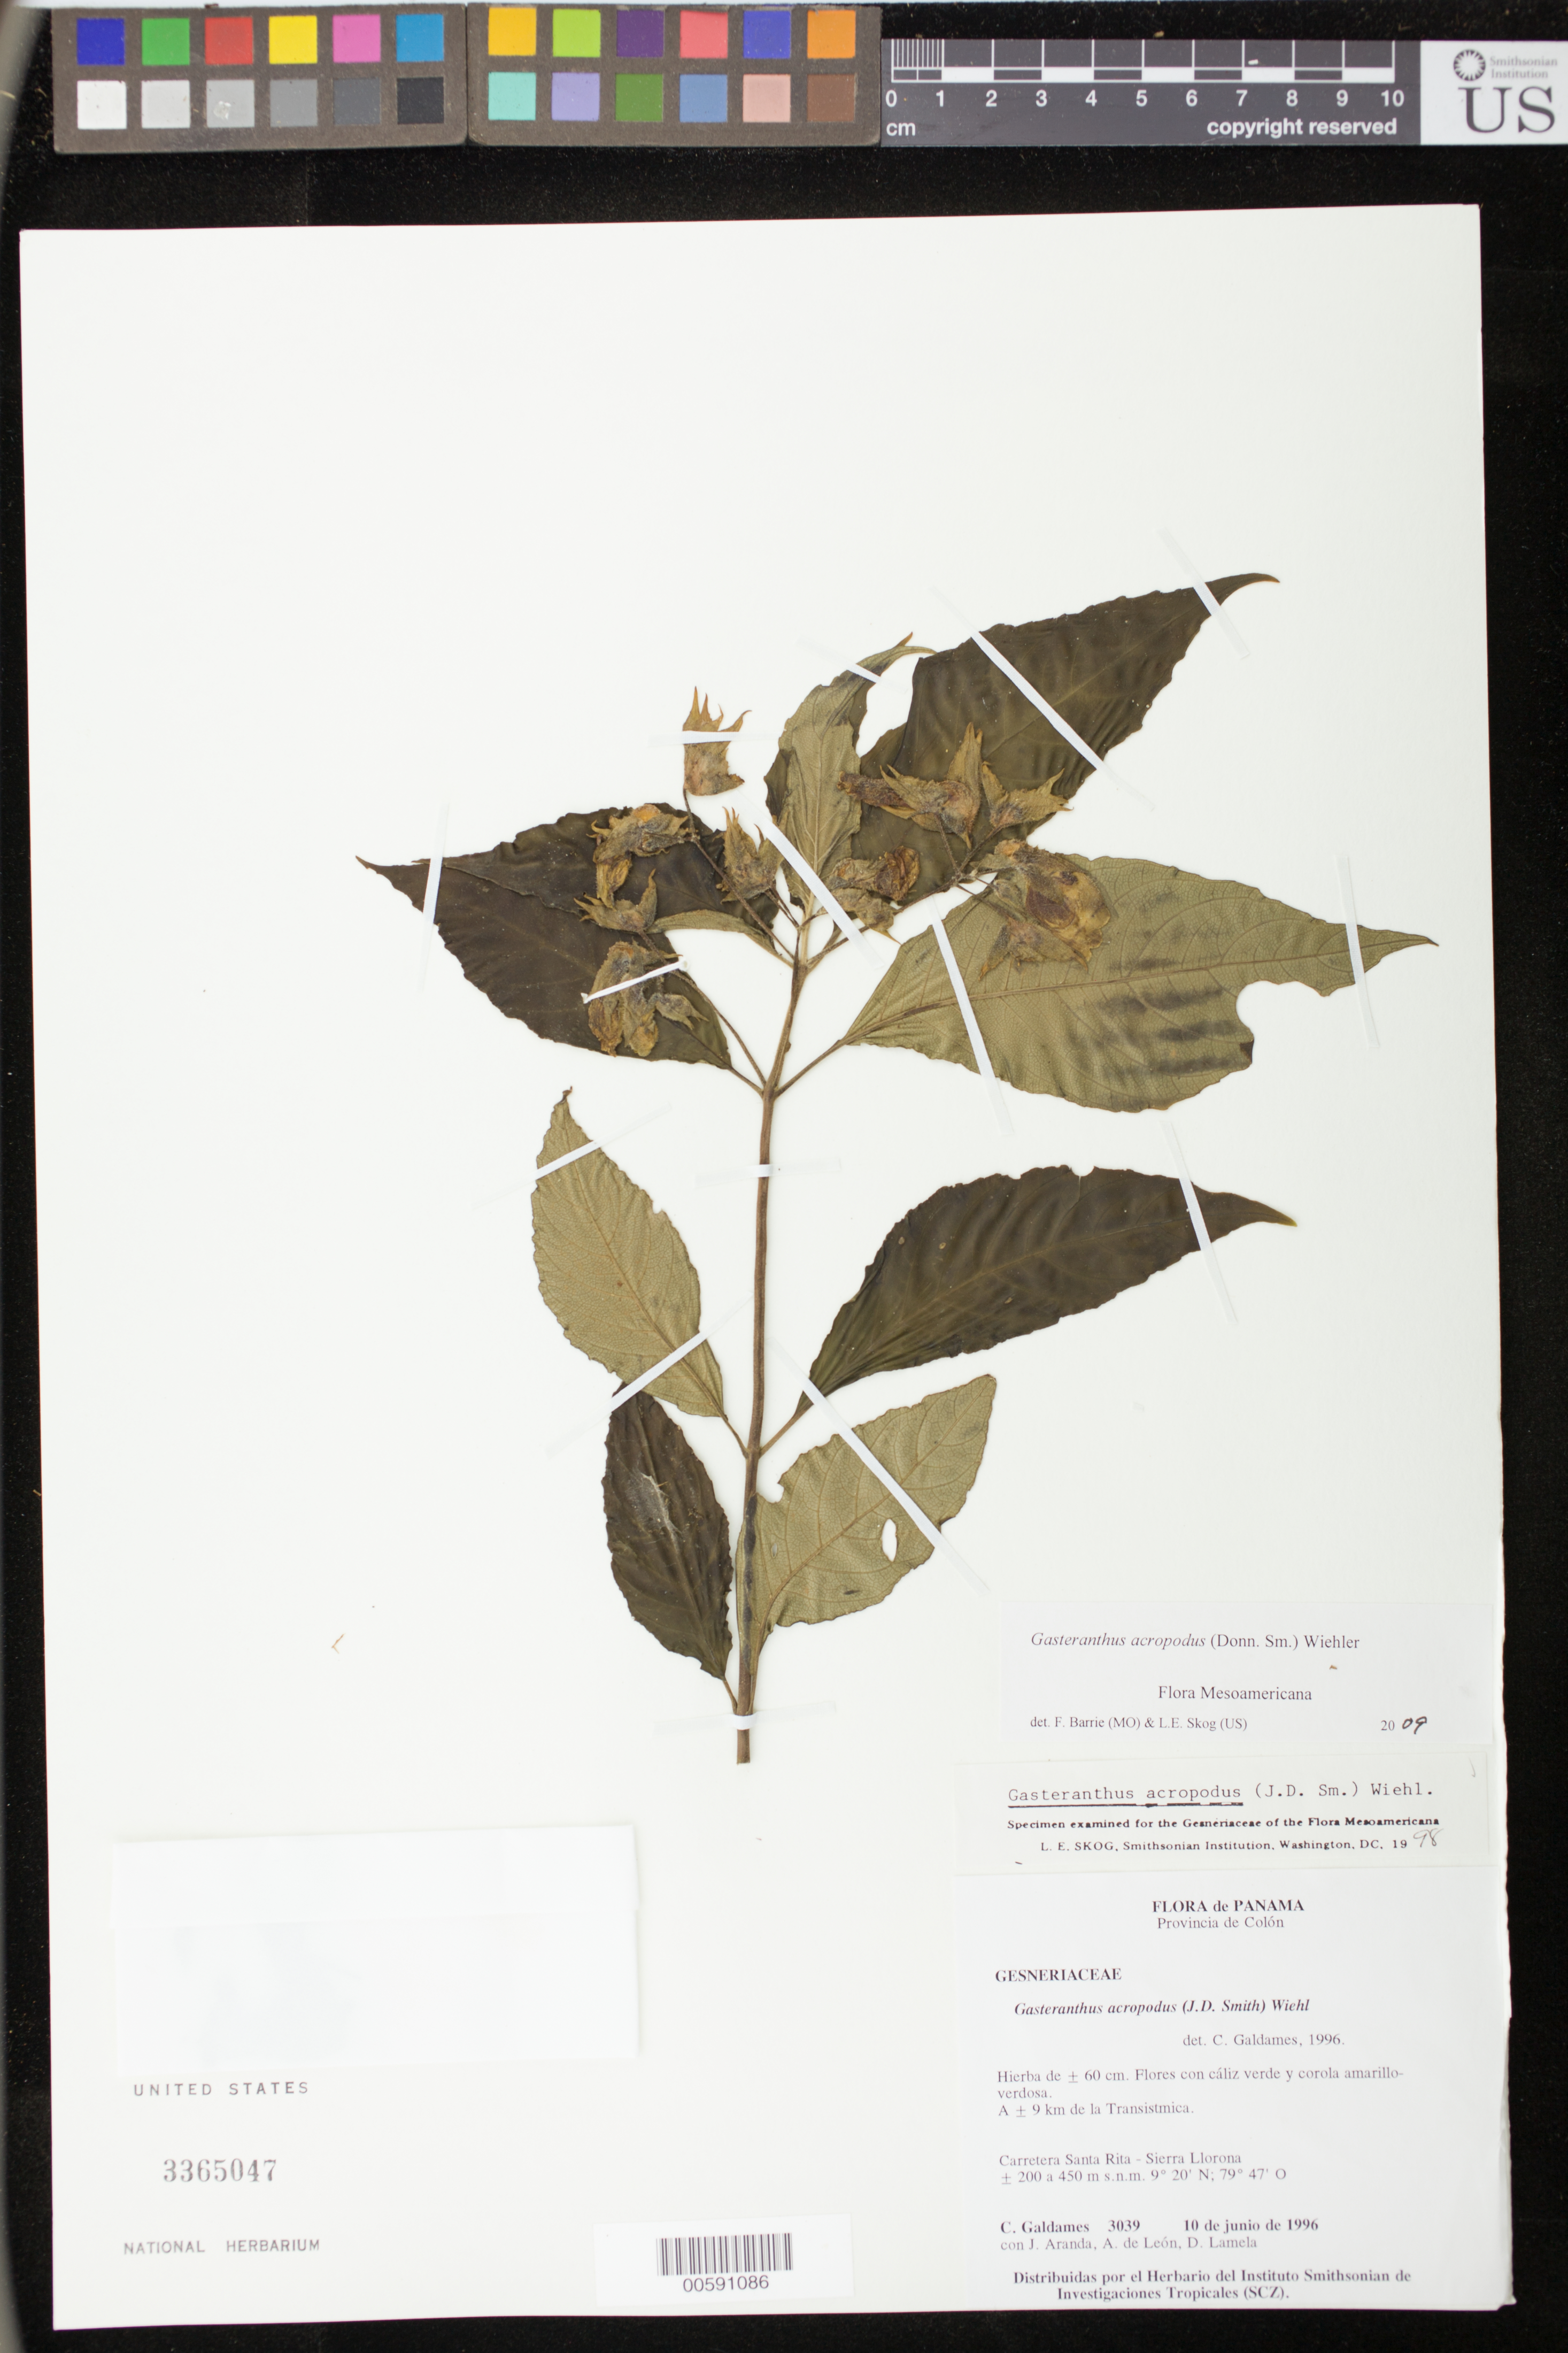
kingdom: Plantae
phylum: Tracheophyta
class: Magnoliopsida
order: Lamiales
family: Gesneriaceae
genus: Gasteranthus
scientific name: Gasteranthus acropodus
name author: (Donn. Sm.) Wiehler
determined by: Skog, Laurence E.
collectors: C. Galdames, J. Aranda, A. León & D. Lamela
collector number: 3039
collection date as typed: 10 Jun 1996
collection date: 1996-06-10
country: Panama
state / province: Colón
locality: Carretera Santa Rita - Siera Llorona; a ±9 km de la Transistmica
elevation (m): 200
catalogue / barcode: US 3365047